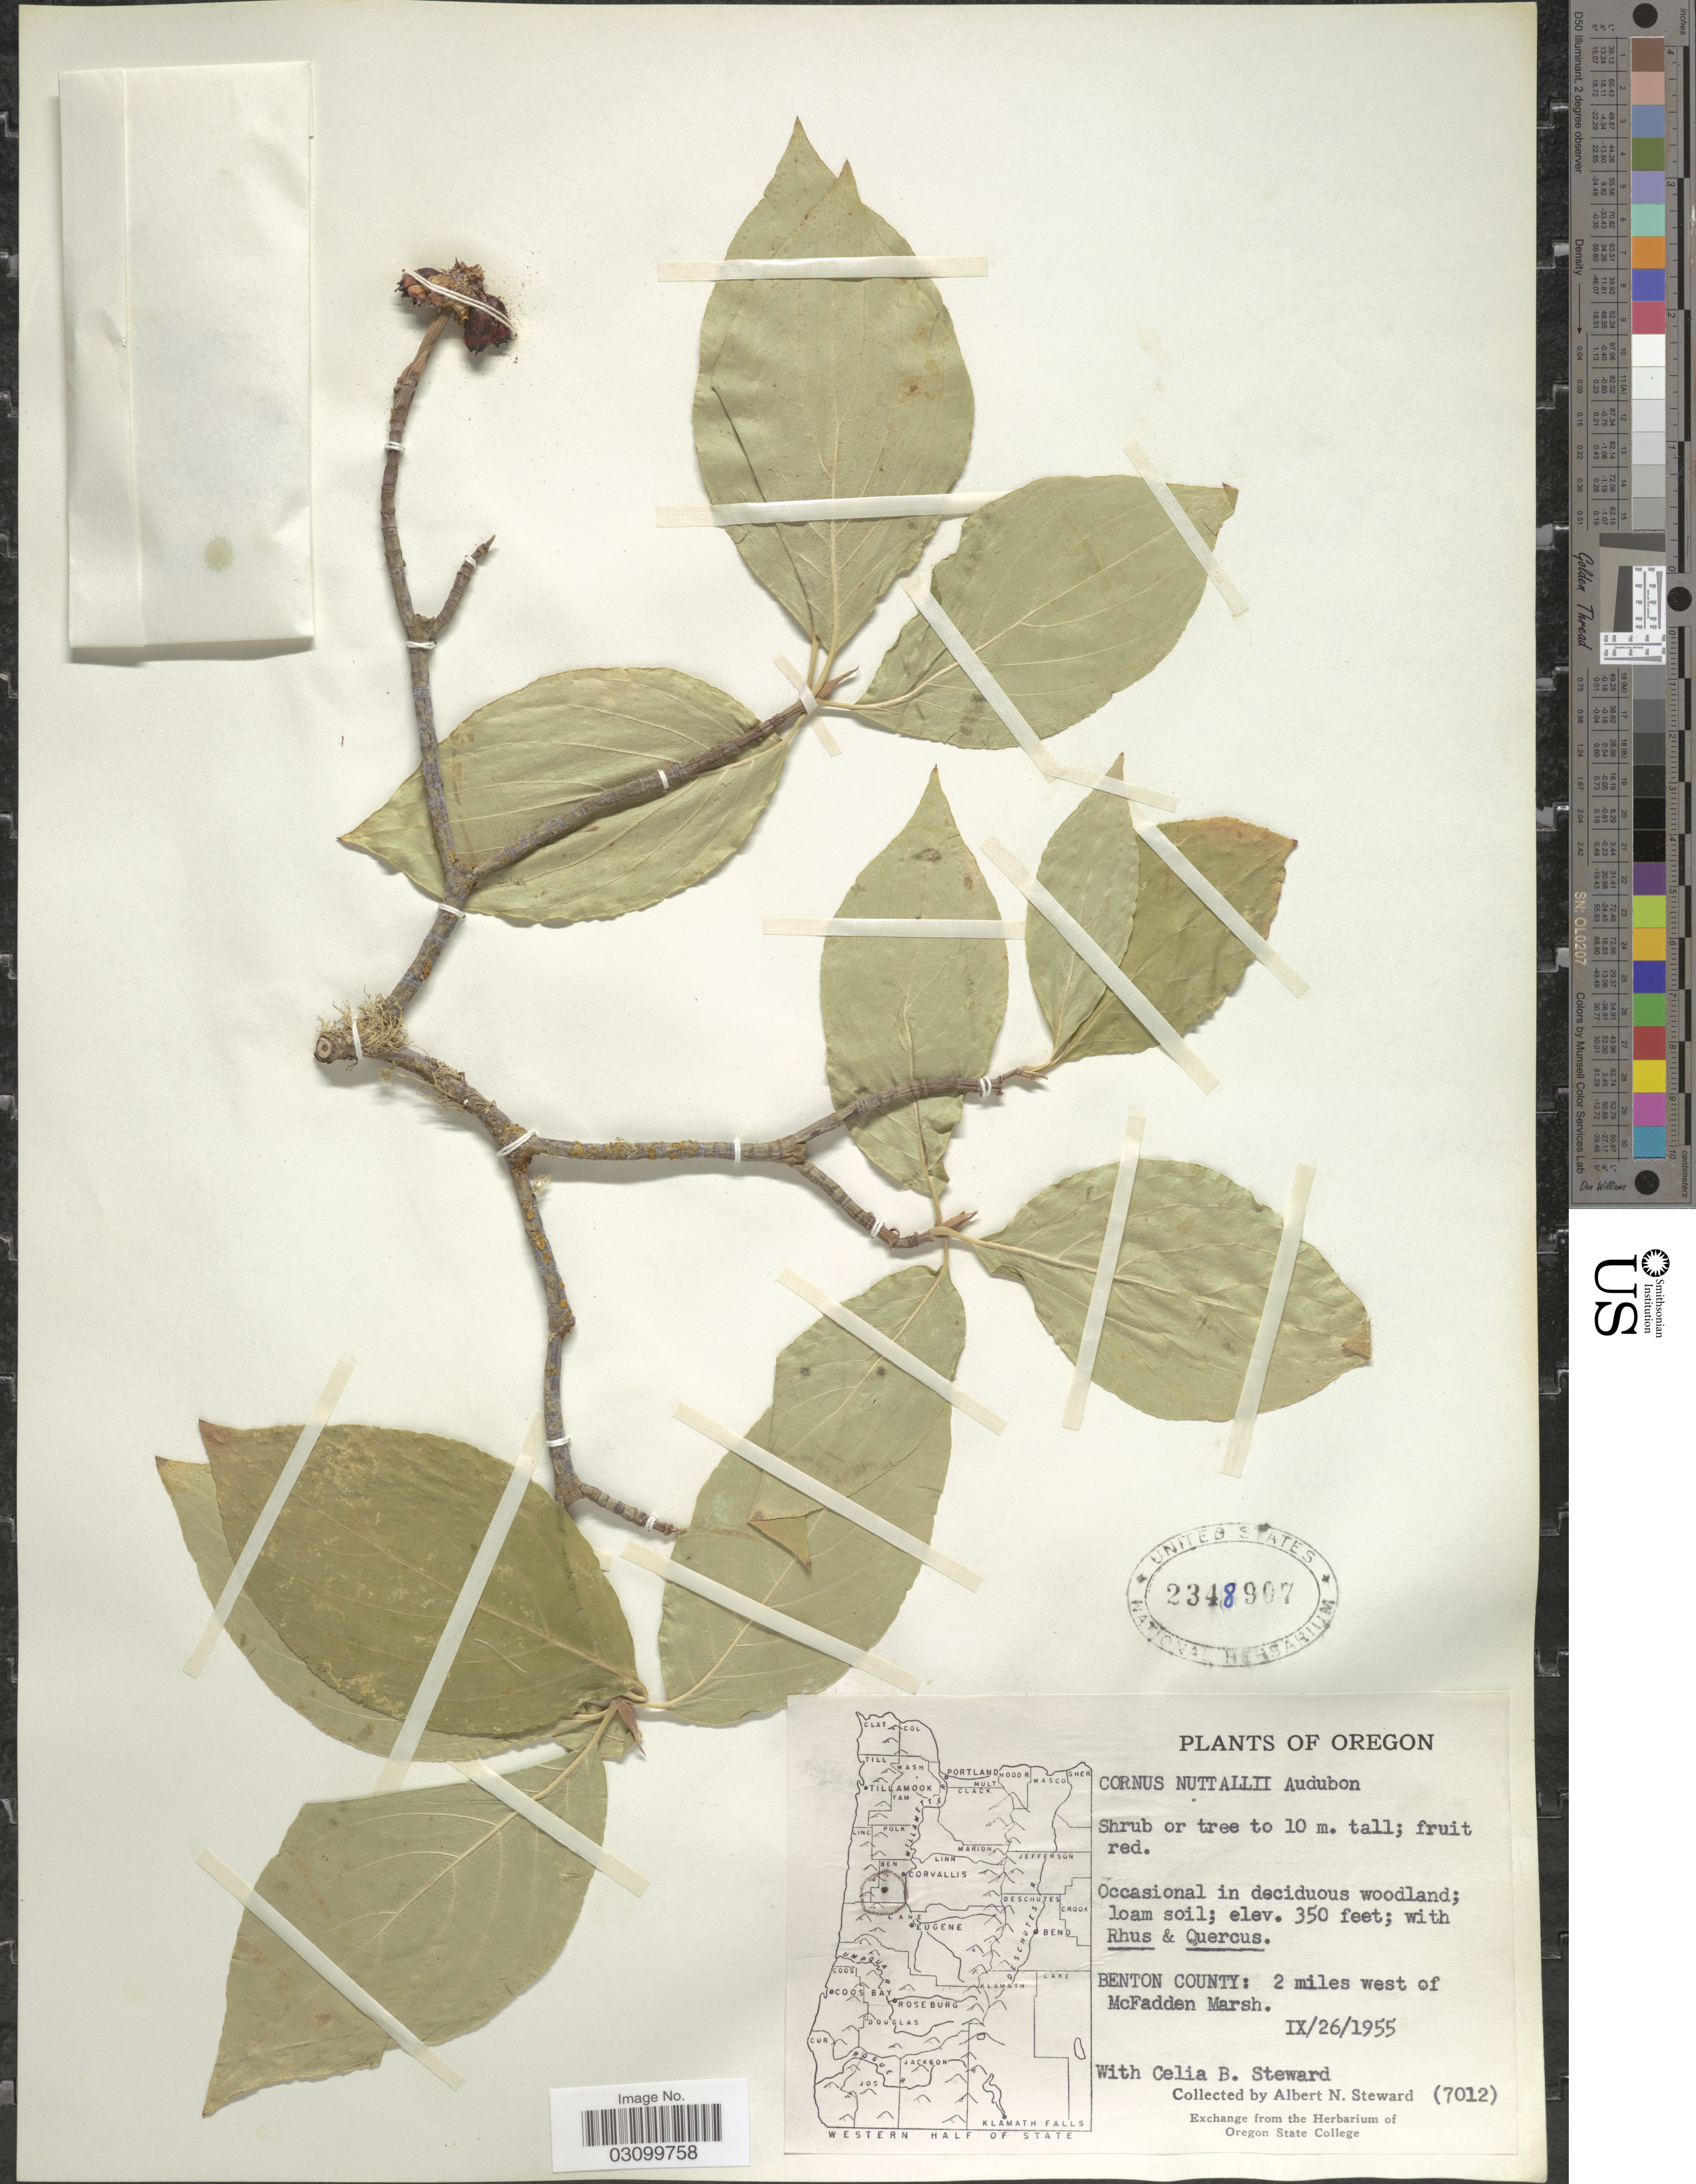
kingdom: Plantae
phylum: Tracheophyta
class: Magnoliopsida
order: Cornales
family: Cornaceae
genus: Cornus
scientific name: Cornus nuttallii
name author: Audubon ex Torr. & A. Gray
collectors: A. N. Steward & C. Steward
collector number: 7012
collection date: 1955-09-26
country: United States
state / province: Oregon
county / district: Benton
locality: Benton County: 2 miles west of McFadden Marsh.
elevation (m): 107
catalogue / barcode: US 2348907